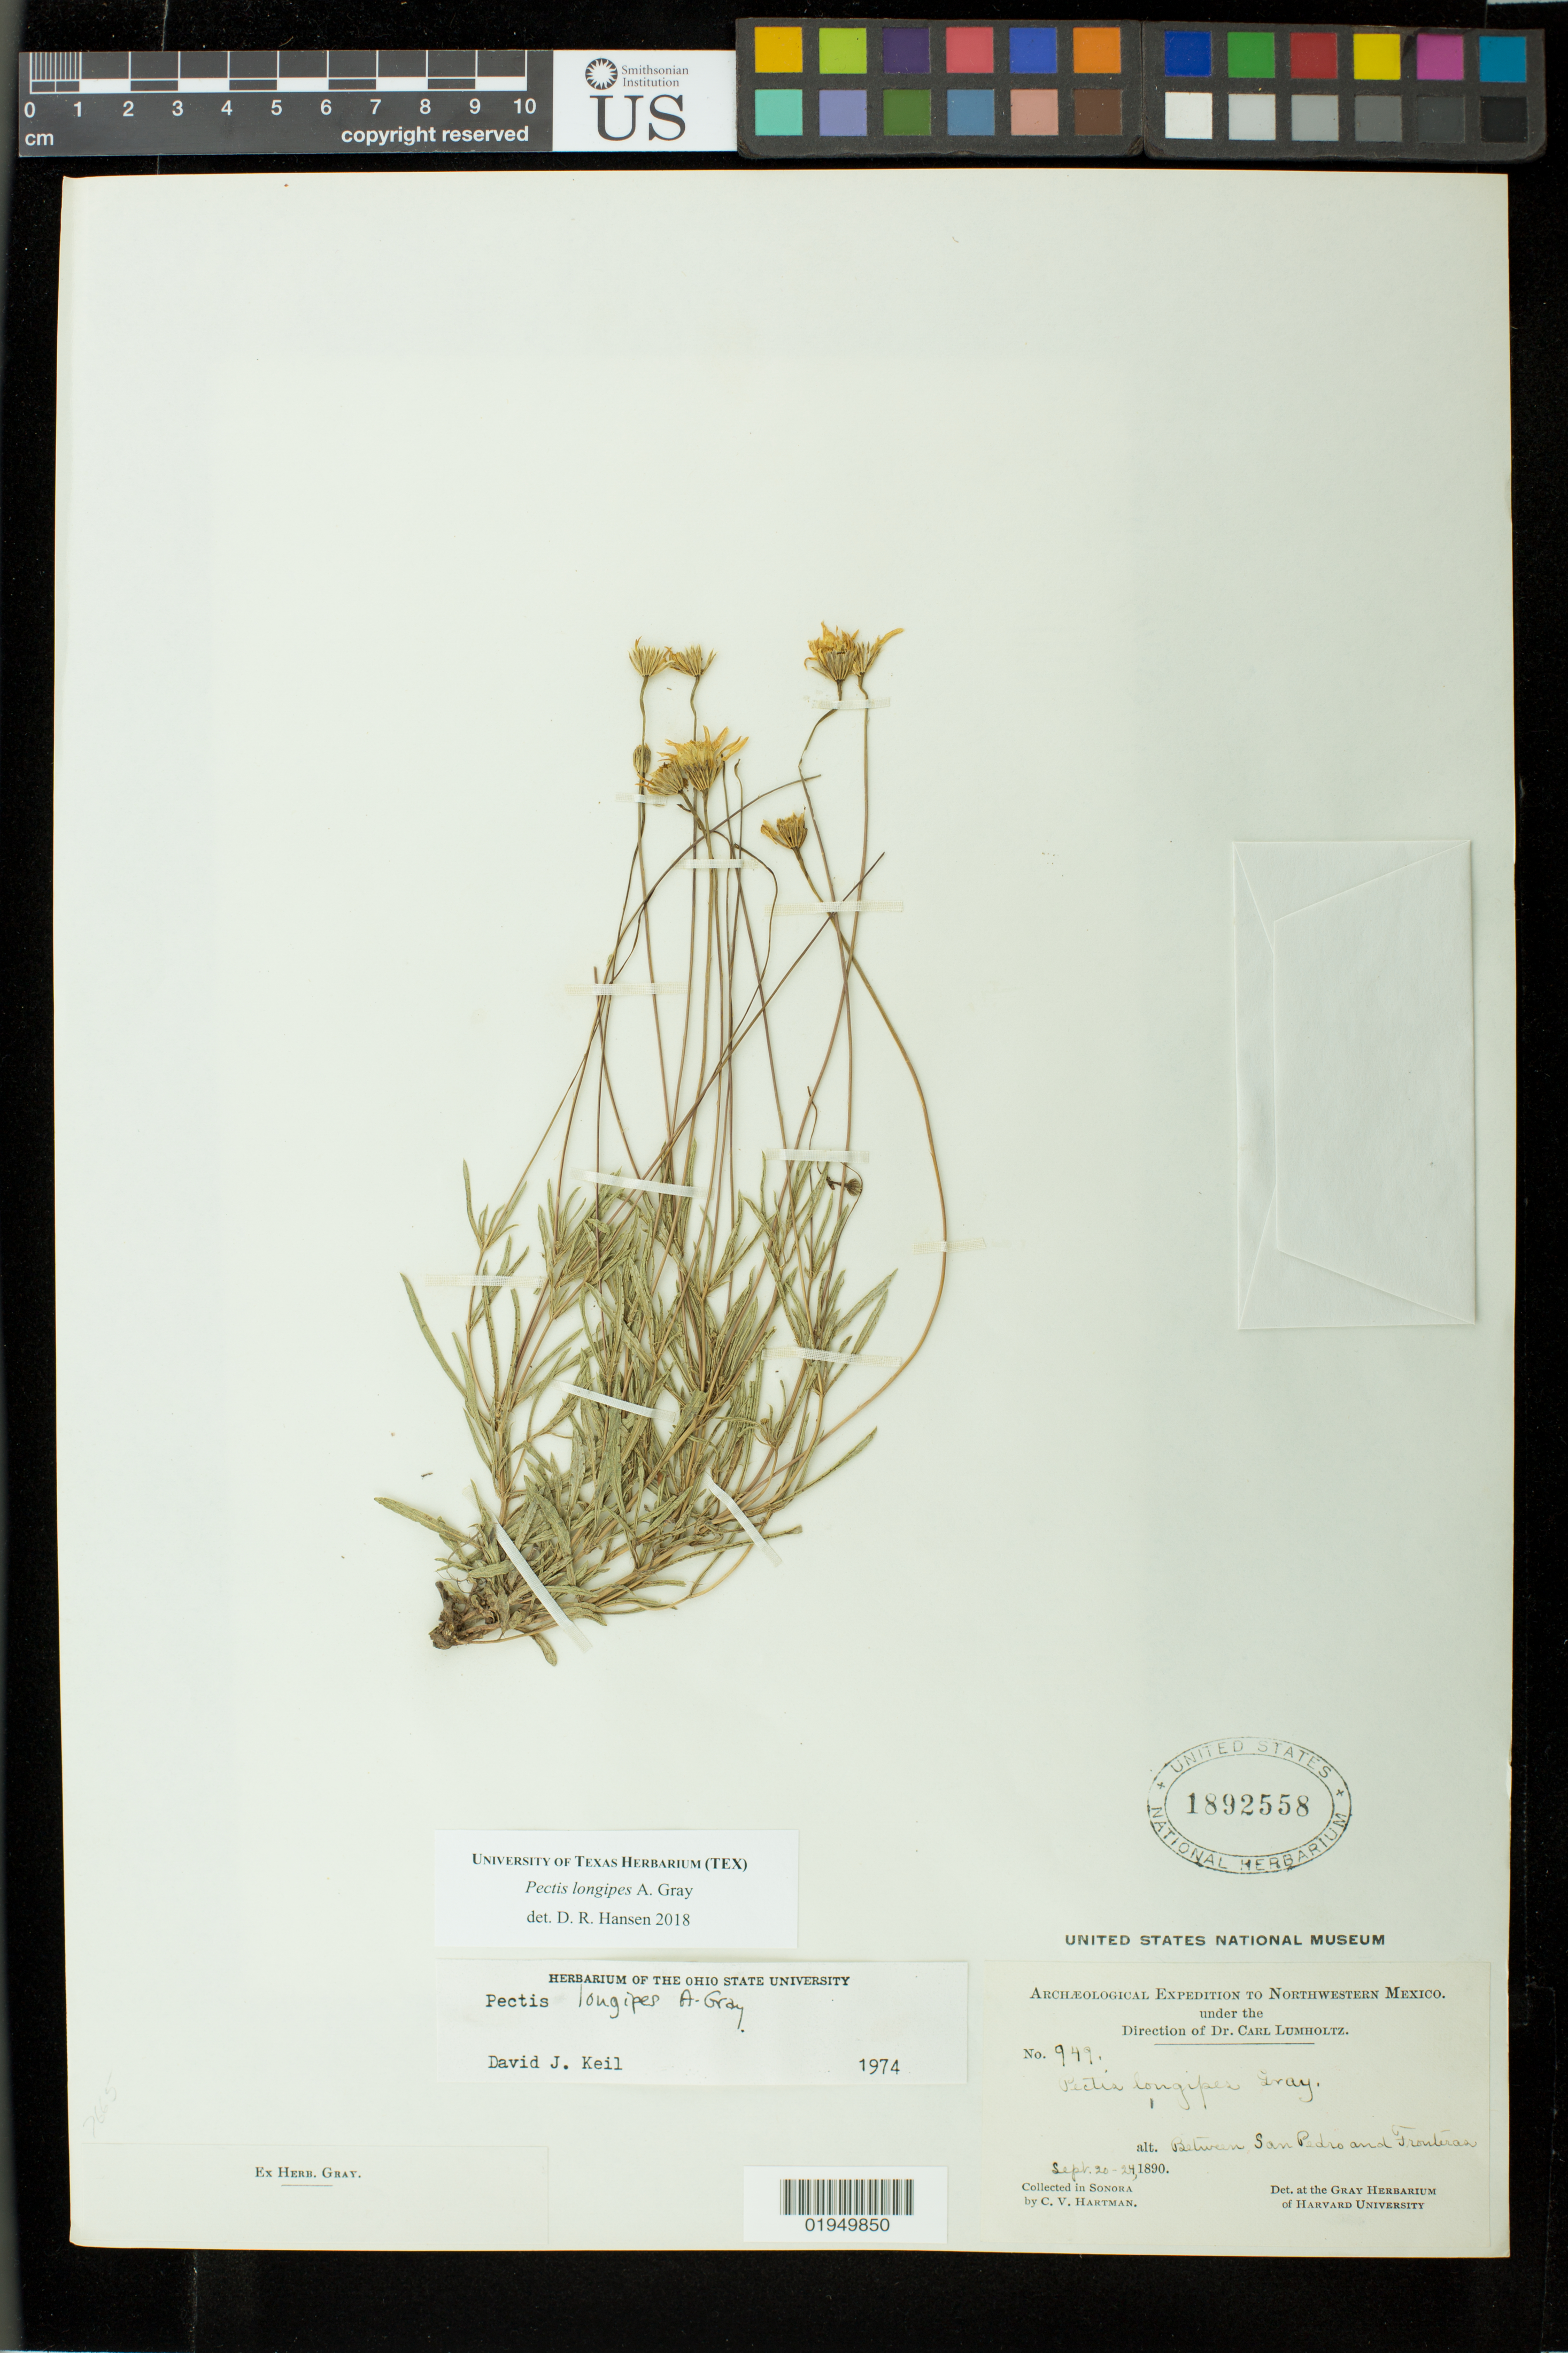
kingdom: Plantae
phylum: Tracheophyta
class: Magnoliopsida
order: Asterales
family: Asteraceae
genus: Pectis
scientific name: Pectis longipes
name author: A. Gray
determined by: Hansen, D. R.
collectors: C. V. Hartman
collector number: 949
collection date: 1890-09-20/1890-09-24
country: Mexico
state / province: Sonora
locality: Between San Pedro and Fronteras.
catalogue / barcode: US 1892558